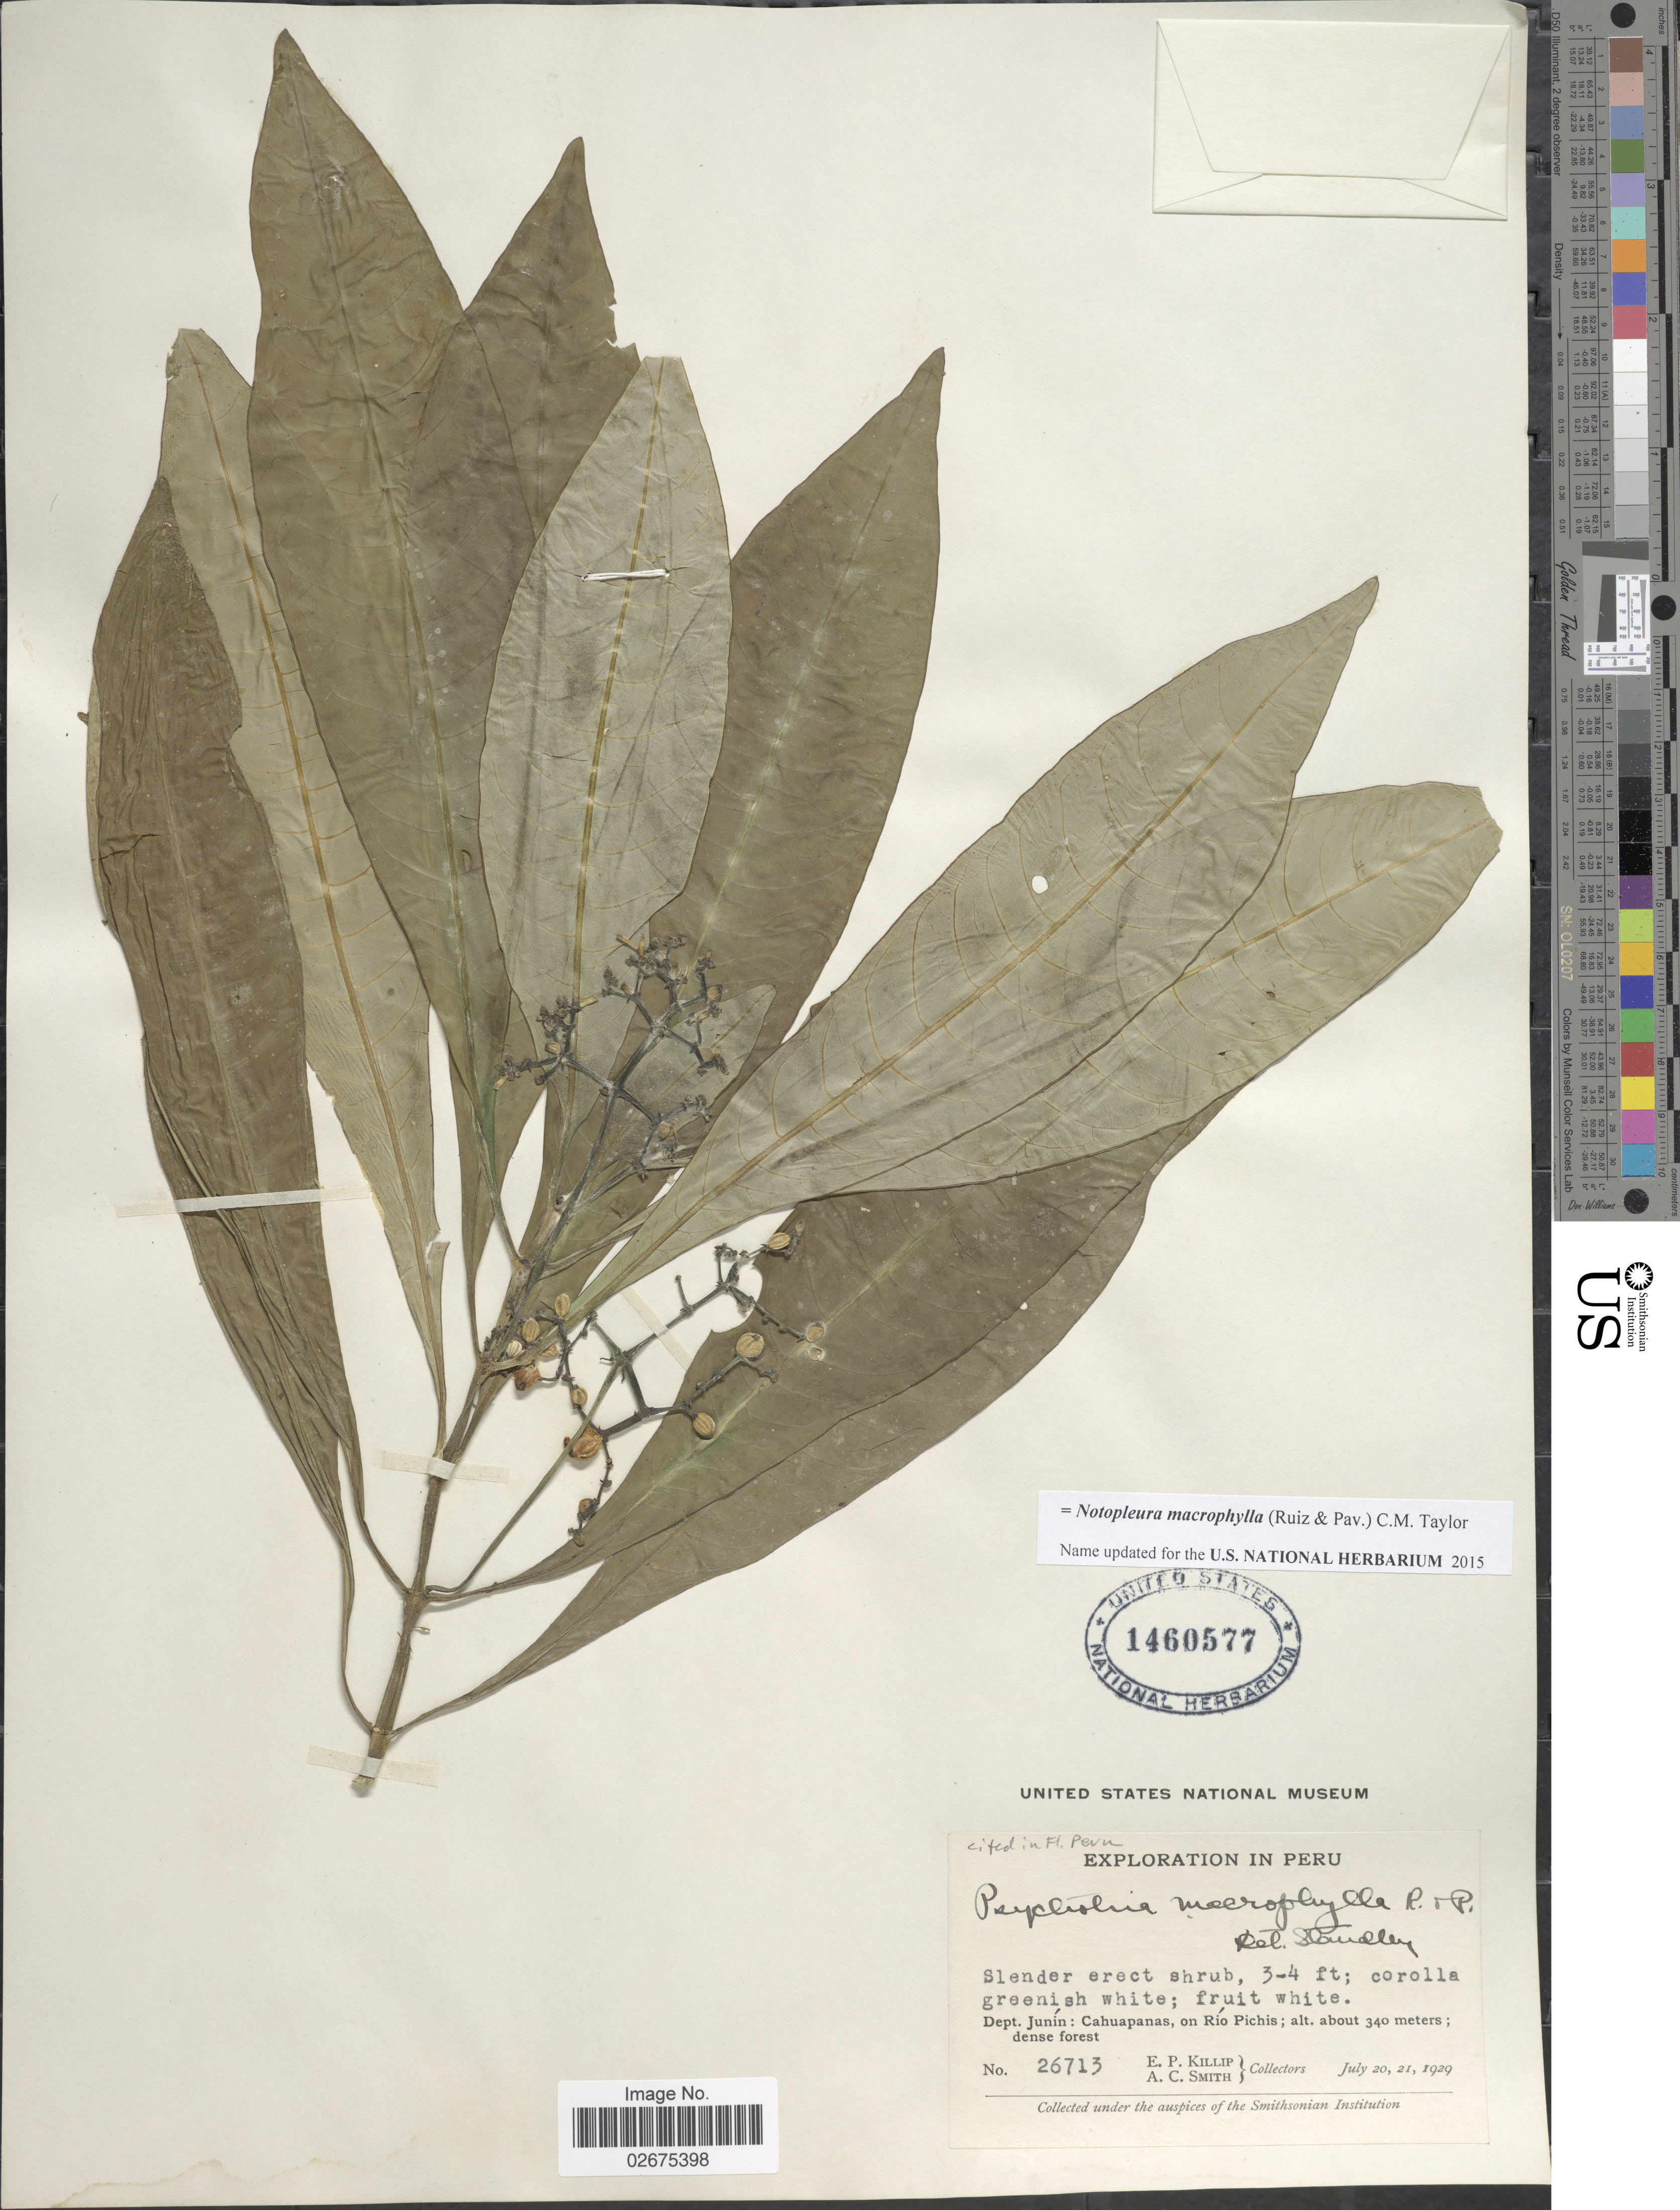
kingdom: Plantae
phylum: Tracheophyta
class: Magnoliopsida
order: Gentianales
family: Rubiaceae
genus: Notopleura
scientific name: Notopleura macrophylla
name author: (Ruiz & Pav.) C.M. Taylor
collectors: E. P. Killip & A. C. Smith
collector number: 26713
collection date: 1929-07-20/1929-07-21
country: Peru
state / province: Junín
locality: Dept. Junín: Cahuapanas, on Río Pichis; dense forest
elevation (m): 340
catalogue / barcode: US 1460577